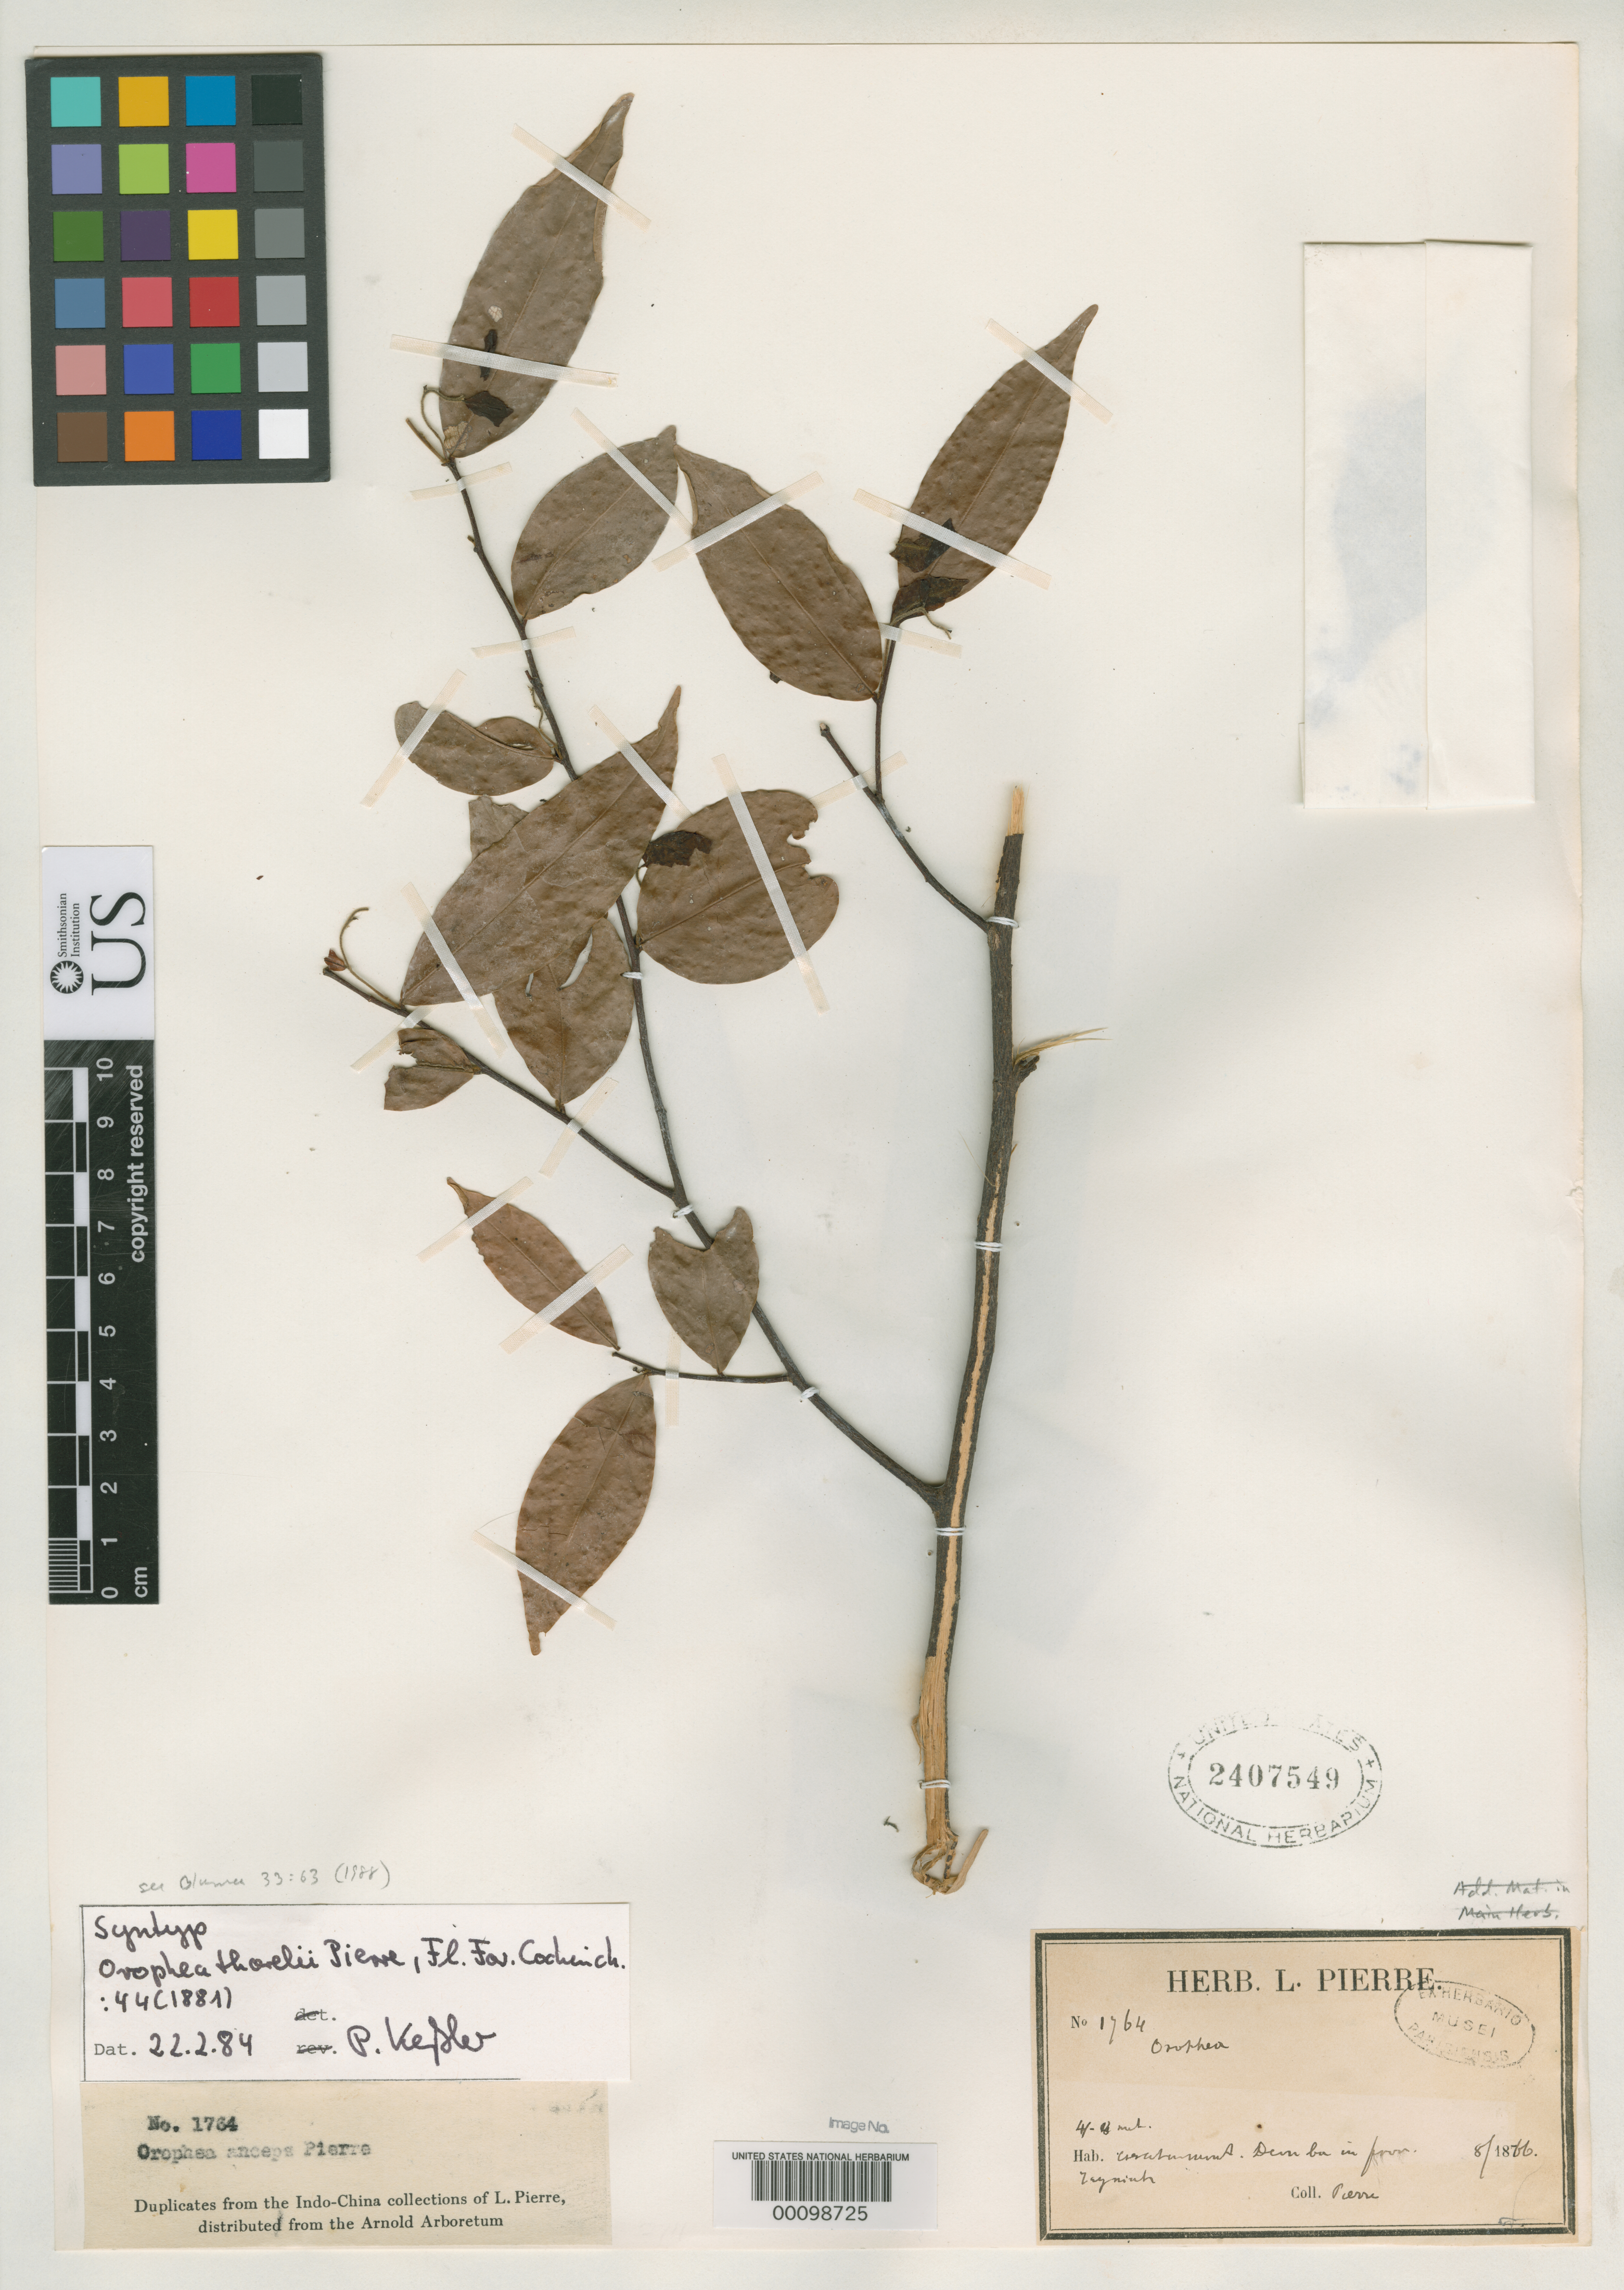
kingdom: Plantae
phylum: Tracheophyta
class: Magnoliopsida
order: Magnoliales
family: Annonaceae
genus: Orophea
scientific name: Orophea thorelii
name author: Pierre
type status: Isolectotype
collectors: J. Pierre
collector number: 1764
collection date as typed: Aug 1866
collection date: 1866-08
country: Cambodia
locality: Crescit in mont. Deon ba in prov. Tayninh.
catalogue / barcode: US 2407549